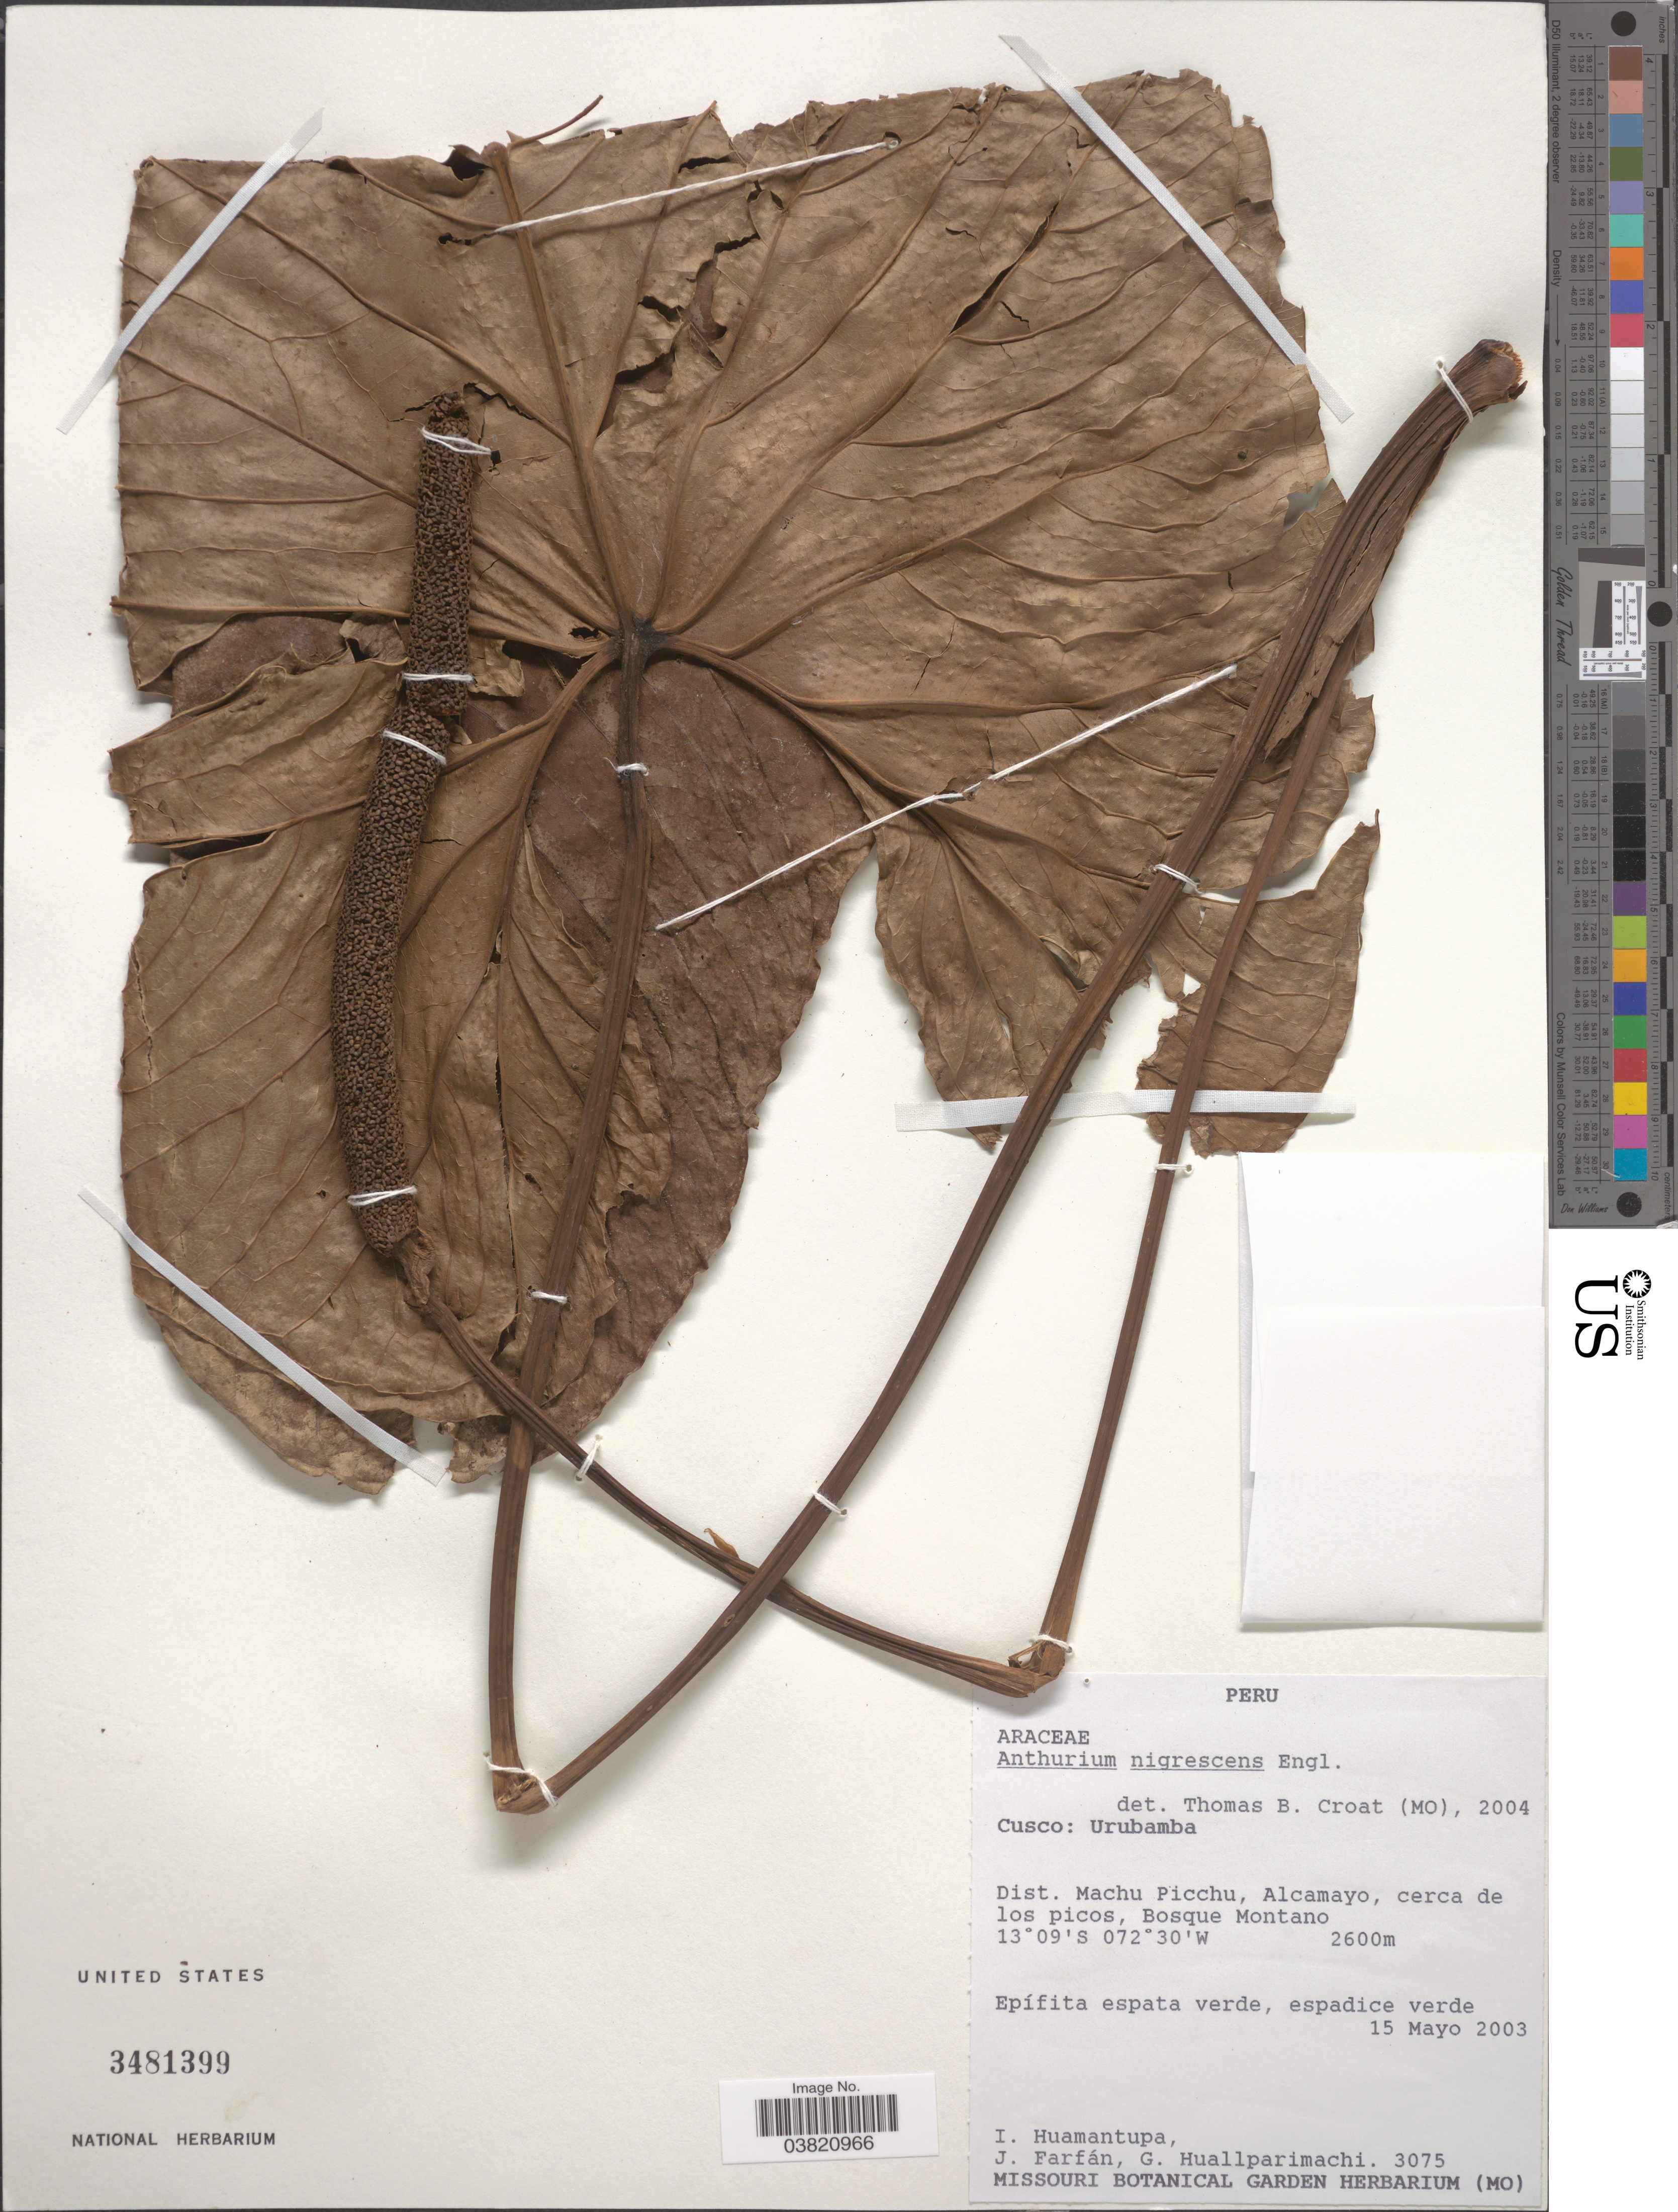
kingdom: Plantae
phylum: Tracheophyta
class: Liliopsida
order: Alismatales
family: Araceae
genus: Anthurium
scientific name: Anthurium nigrescens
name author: Engl.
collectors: I. Huamantupa, J. Farfán & G. Huallparimachi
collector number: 3075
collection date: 2003-05-15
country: Peru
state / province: Cusco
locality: Urubamba. Dist. Machu Picchu, Alcamayo, cerca de los picos, Bosque Montano.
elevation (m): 2600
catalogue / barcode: US 3481399